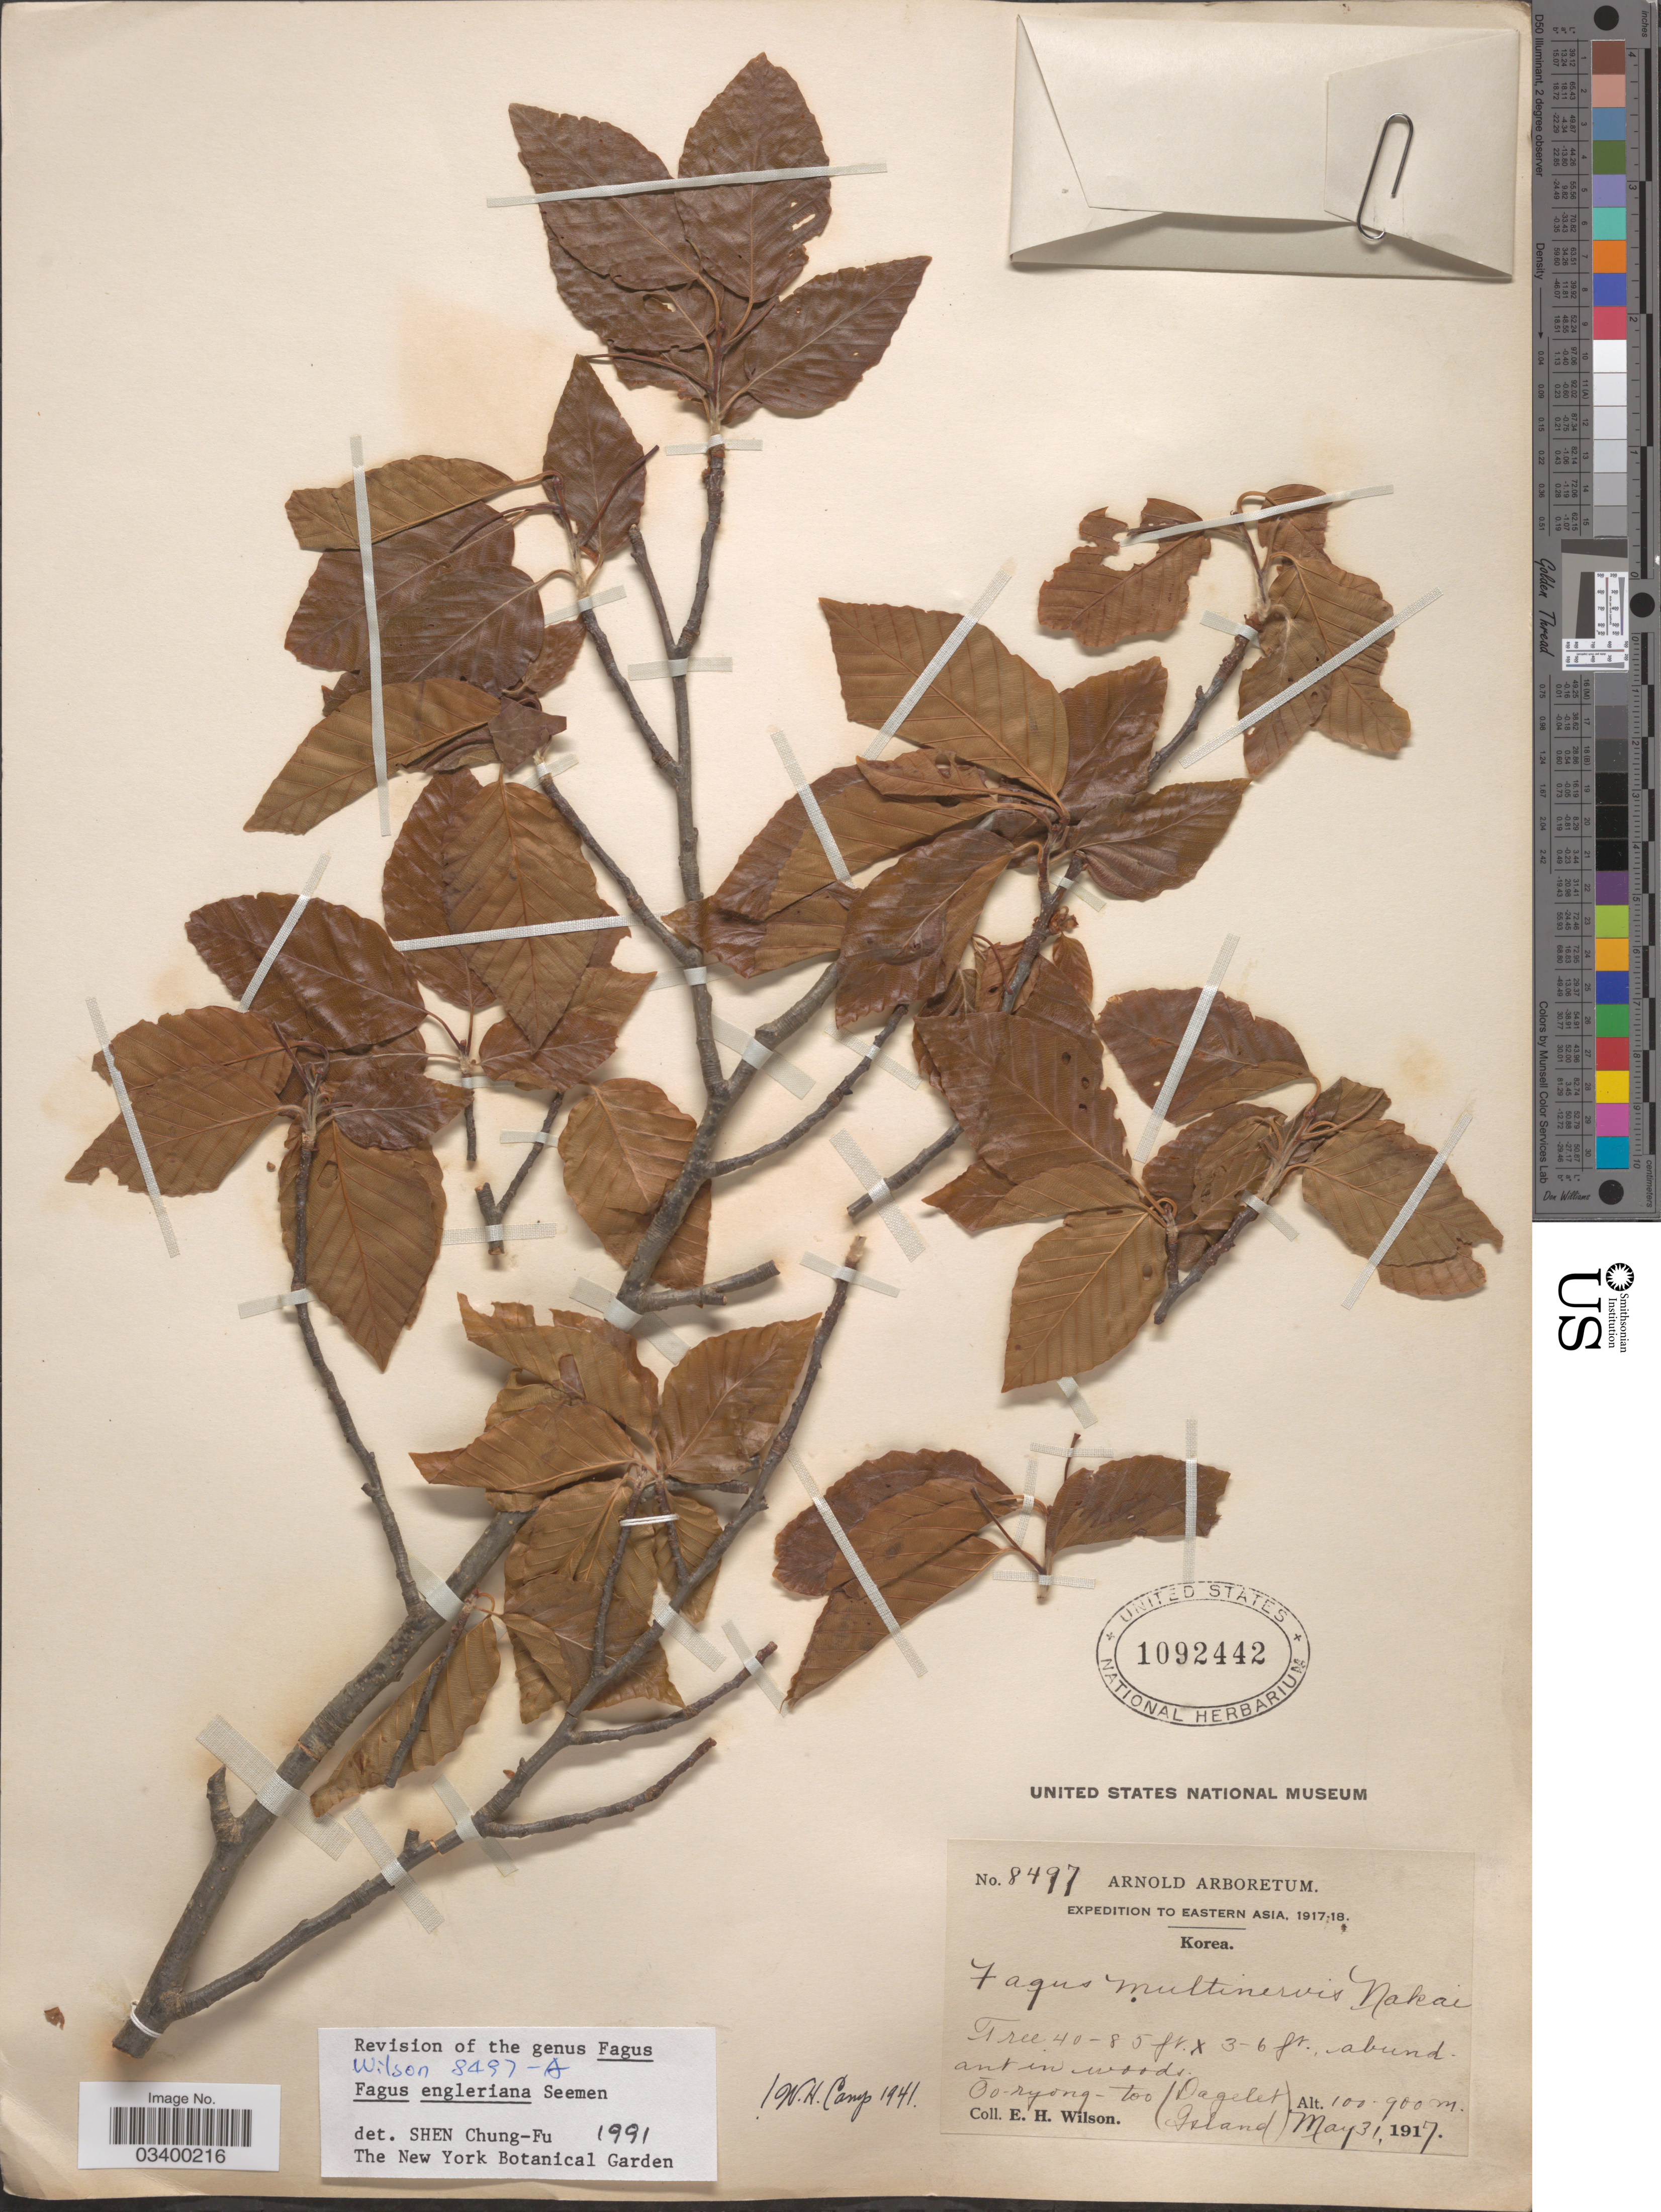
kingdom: Plantae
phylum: Tracheophyta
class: Magnoliopsida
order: Fagales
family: Fagaceae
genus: Fagus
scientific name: Fagus engleriana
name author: Seemen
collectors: E. Wilson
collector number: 8497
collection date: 1917-05-31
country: South Korea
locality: Ōo-ryong-too (Dagelet Island).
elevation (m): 100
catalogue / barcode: US 1092442